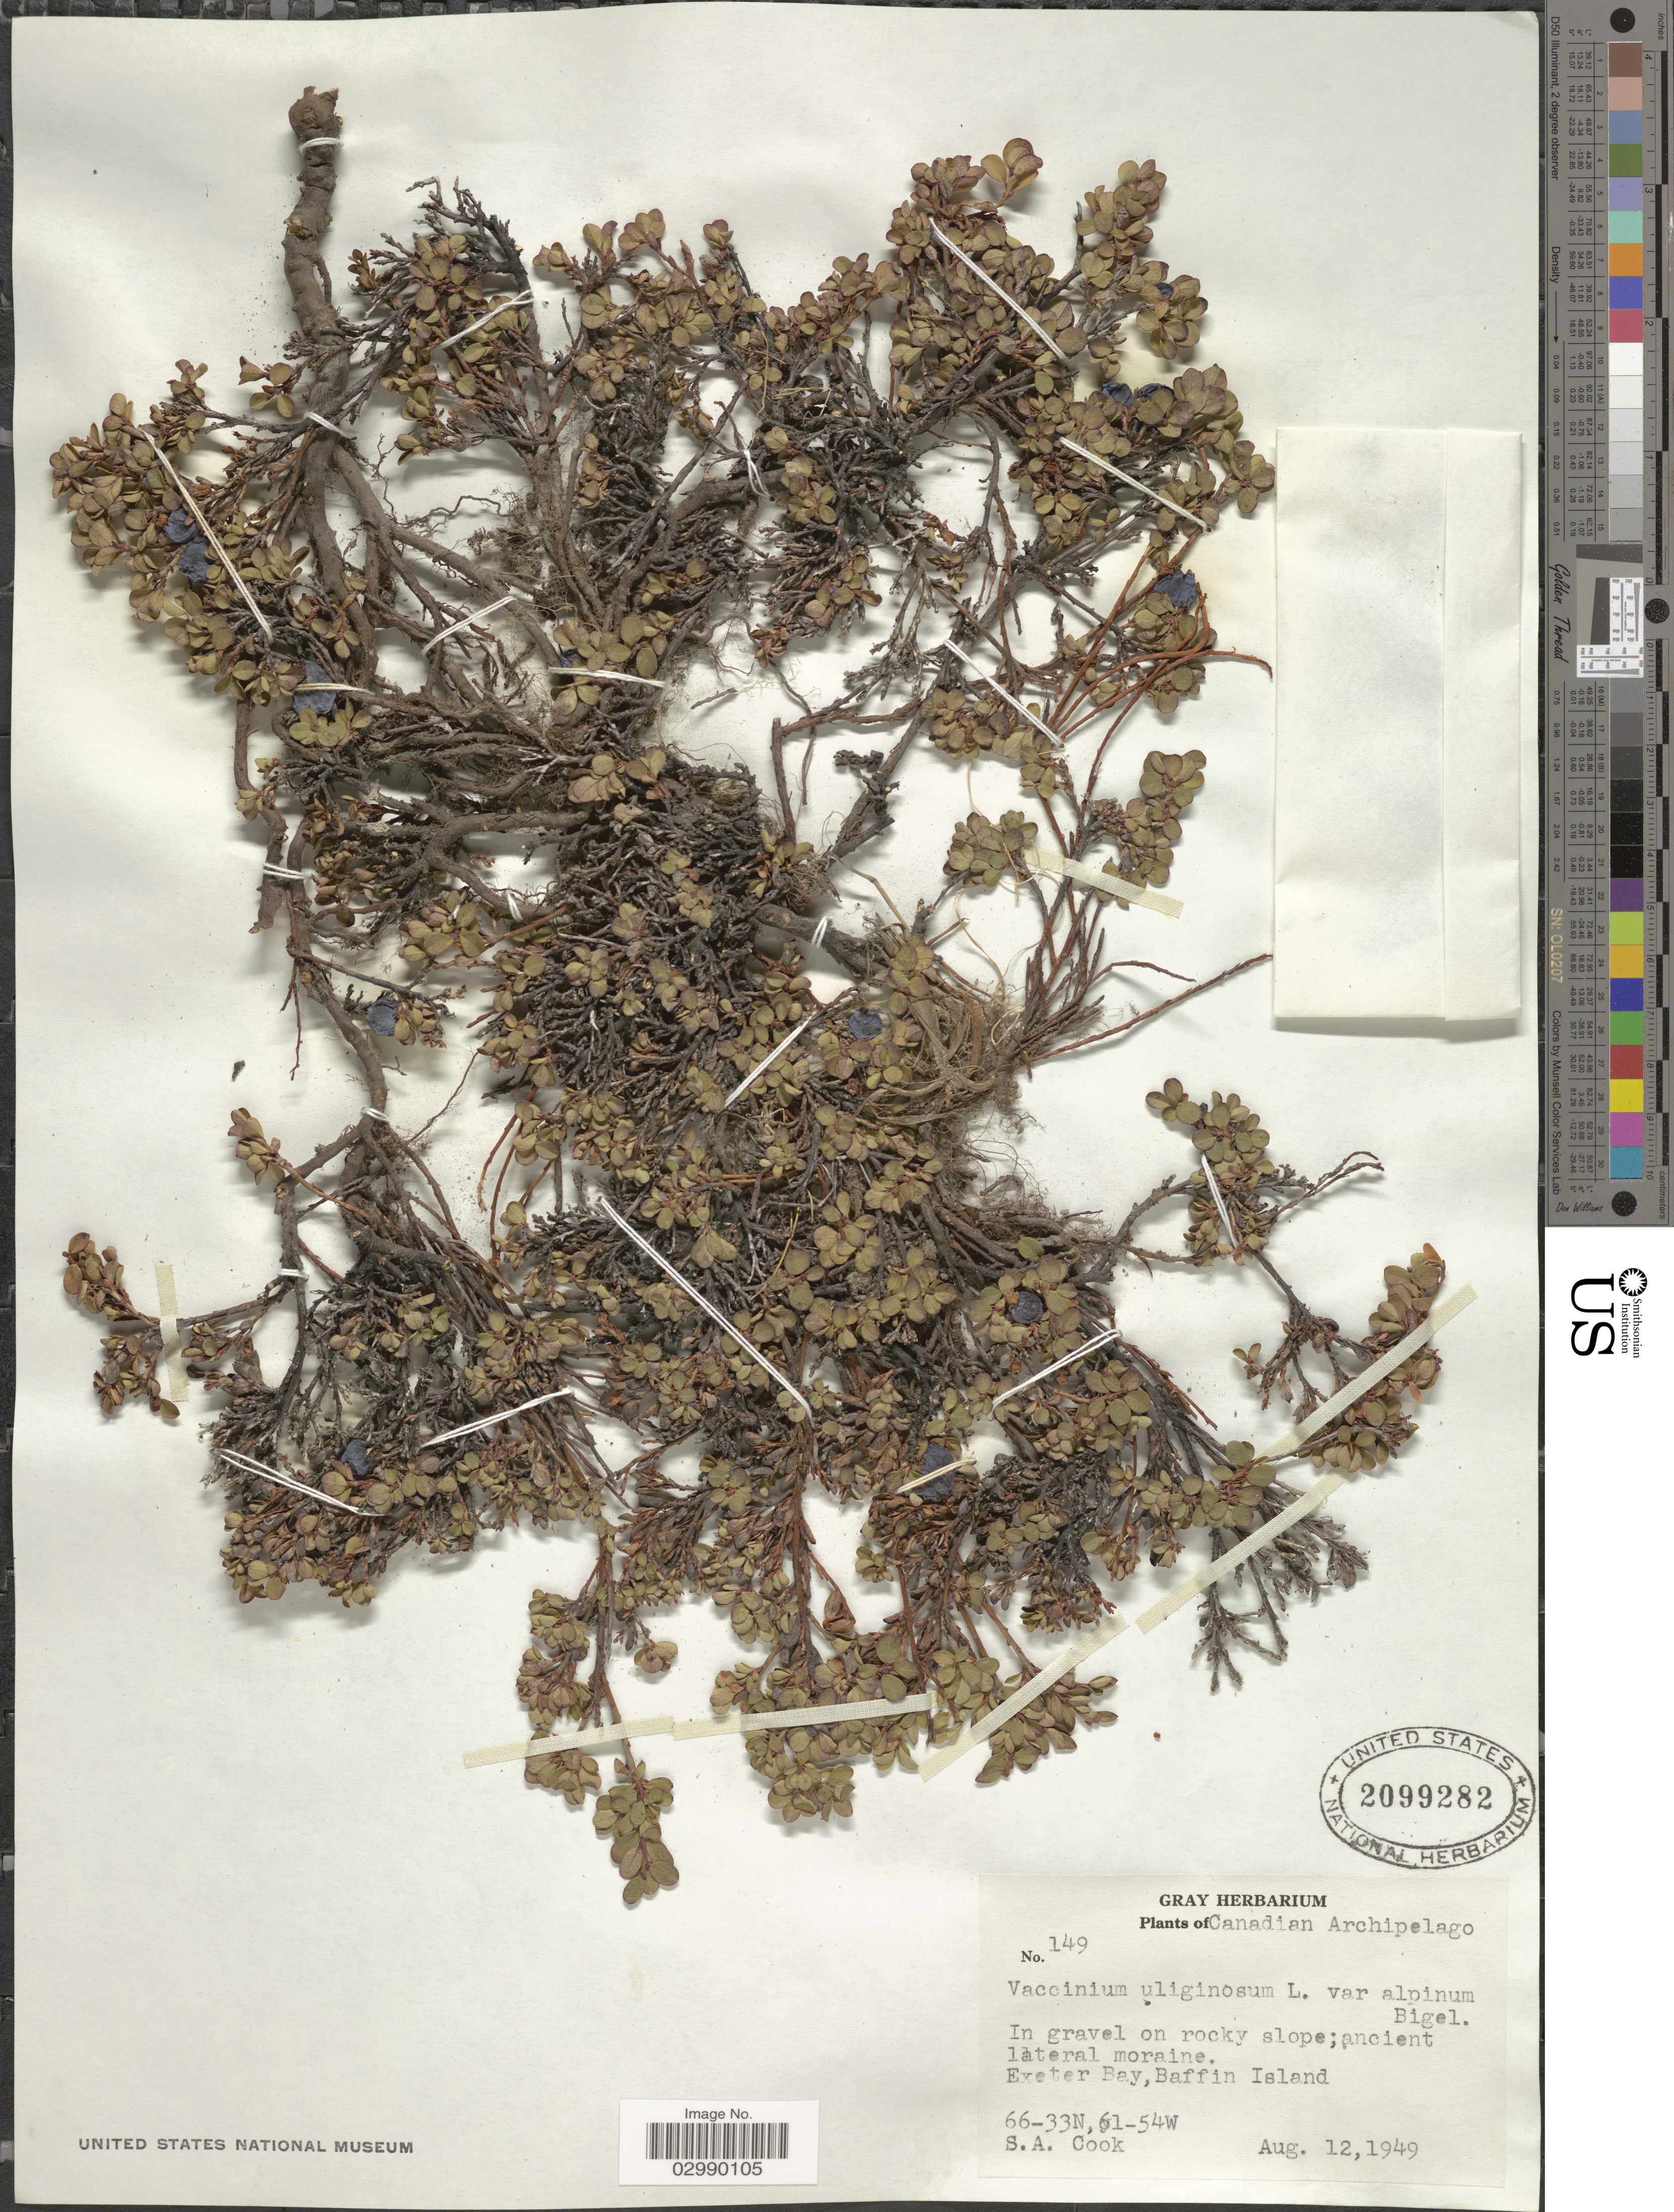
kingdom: Plantae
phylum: Tracheophyta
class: Magnoliopsida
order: Ericales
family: Ericaceae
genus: Vaccinium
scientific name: Vaccinium uliginosum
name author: L.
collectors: S. A. Cook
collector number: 149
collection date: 1949-08-12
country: Canada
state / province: Nunavut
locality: Canadian Archipelago, Exeter Bay, Baffin Island.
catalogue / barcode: US 2099282